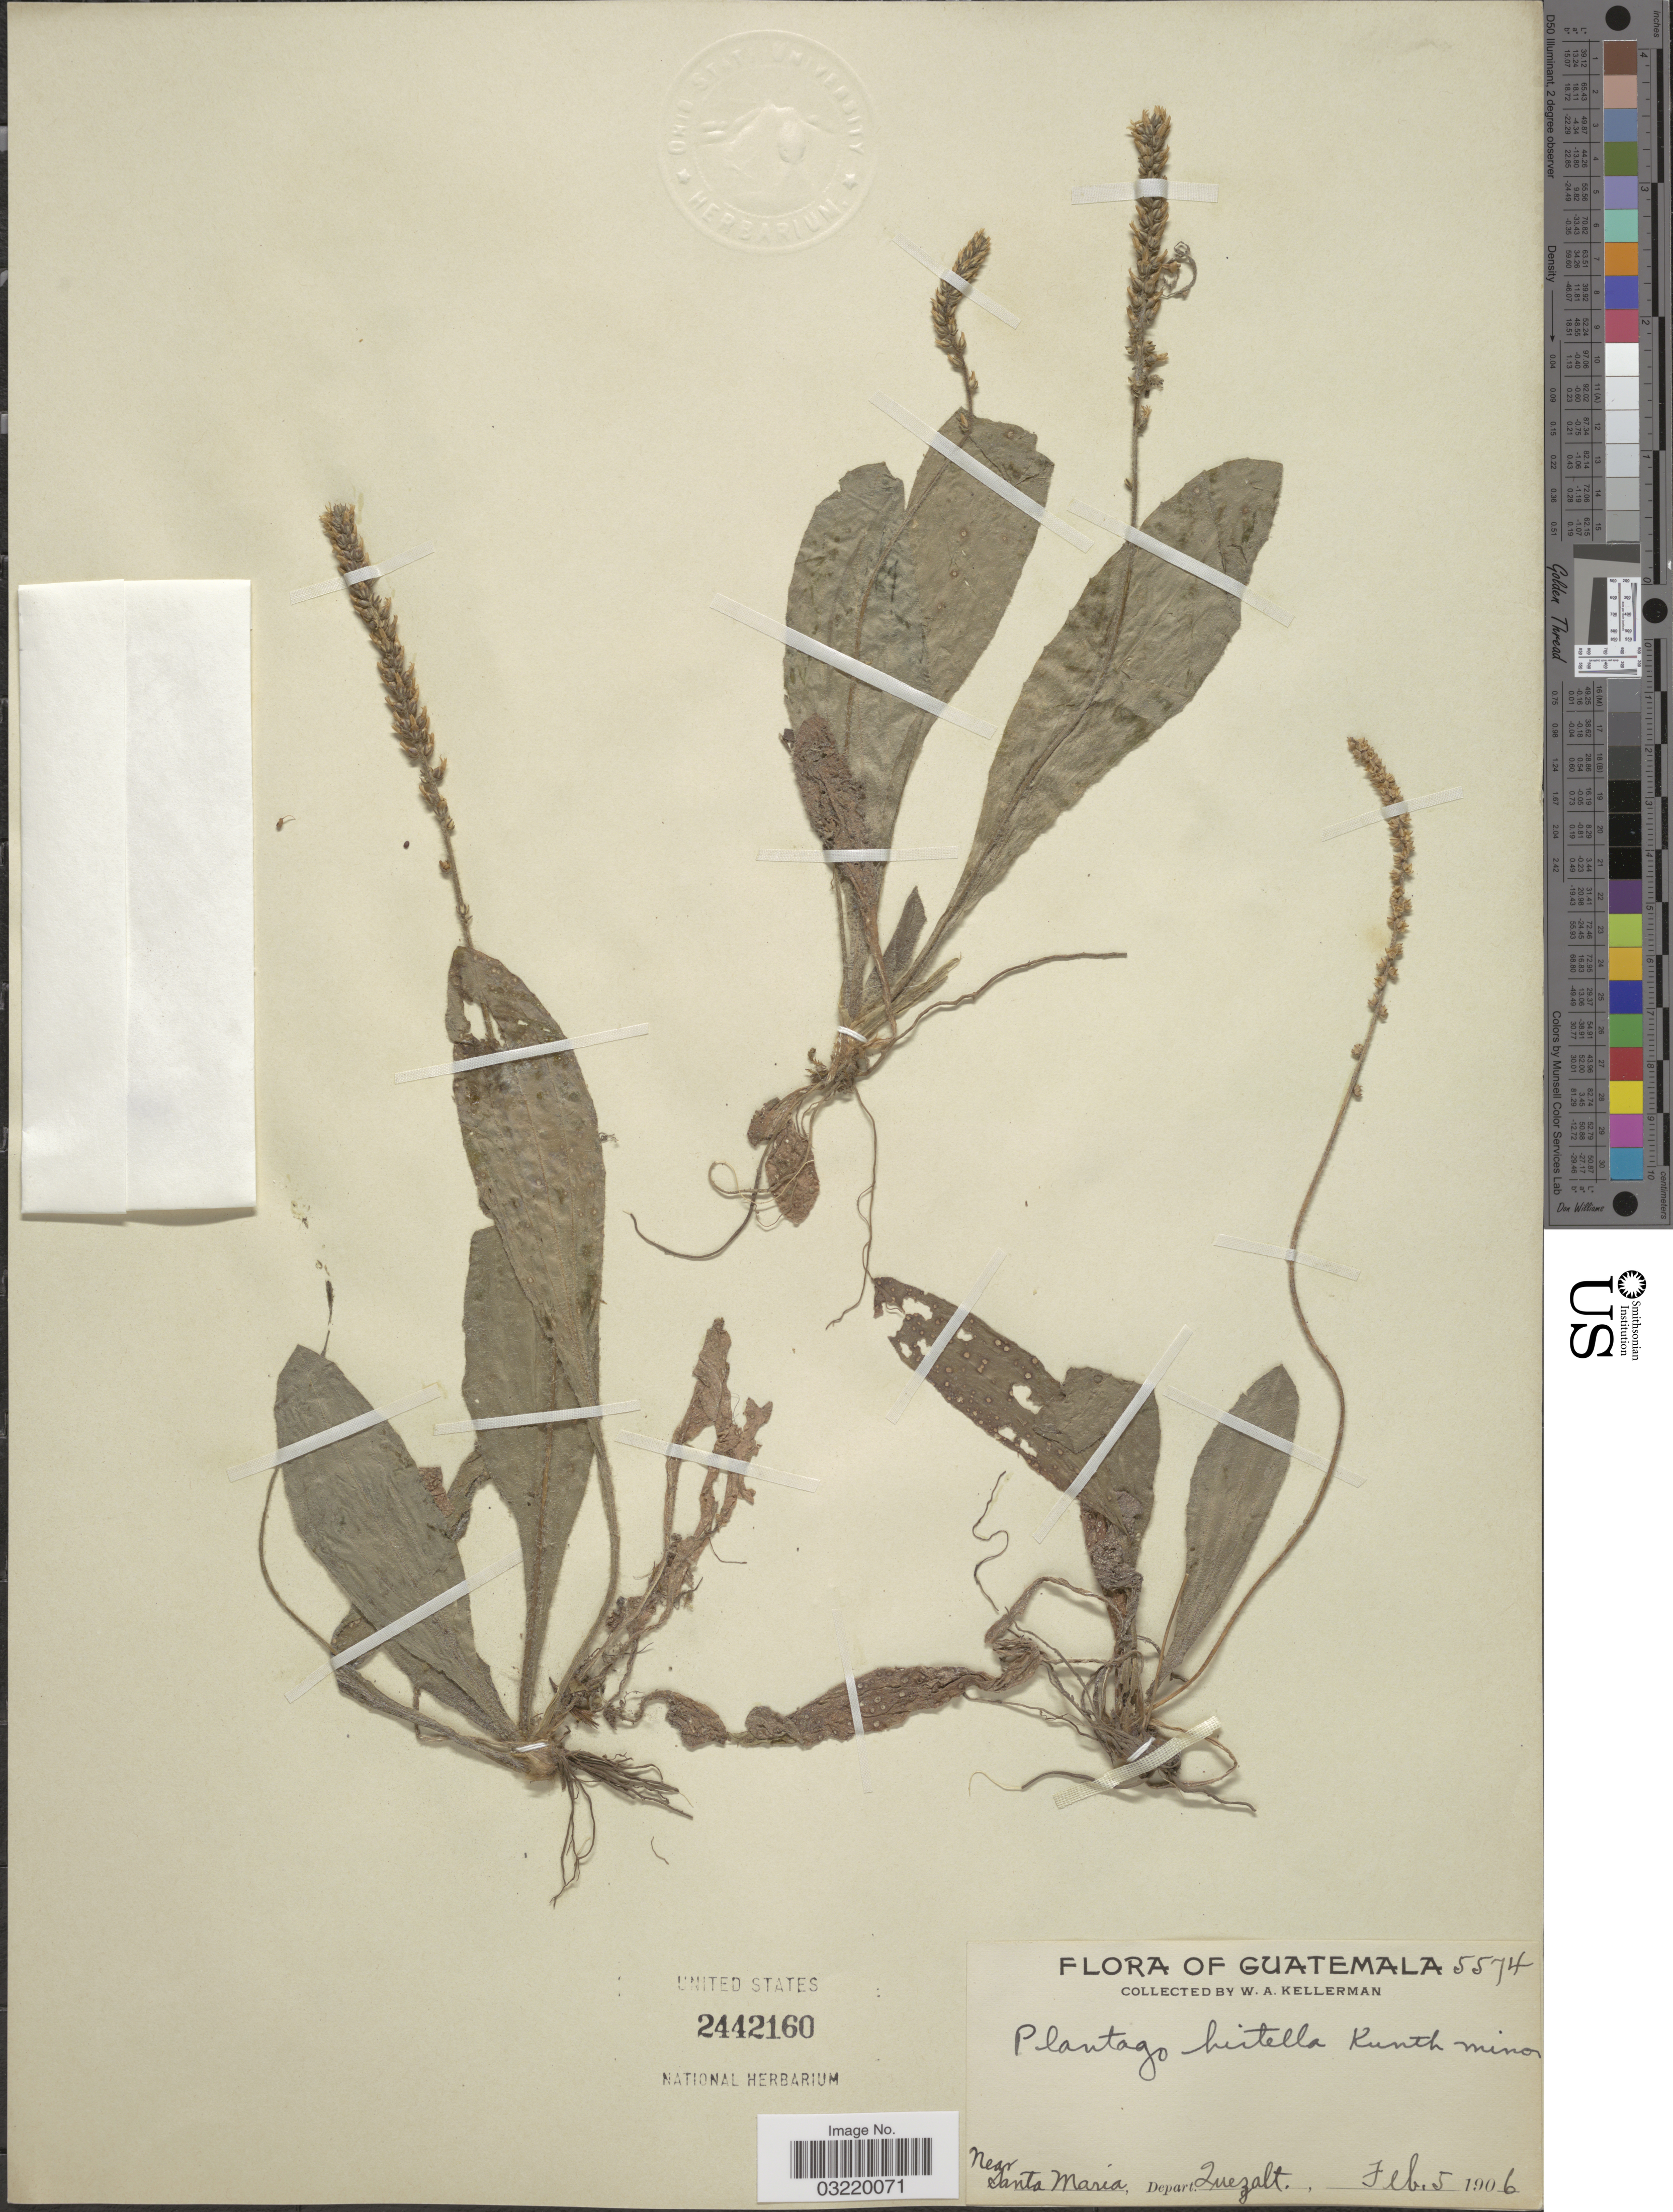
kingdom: Plantae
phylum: Tracheophyta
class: Magnoliopsida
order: Lamiales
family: Plantaginaceae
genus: Plantago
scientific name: Plantago australis subsp. hirtella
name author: (Kunth) Rahn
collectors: W. Kellerman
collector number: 5574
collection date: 1906-02-05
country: Guatemala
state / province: Quetzaltenango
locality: Near Santa Maria, Depart. Quezalt.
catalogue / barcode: US 2442160